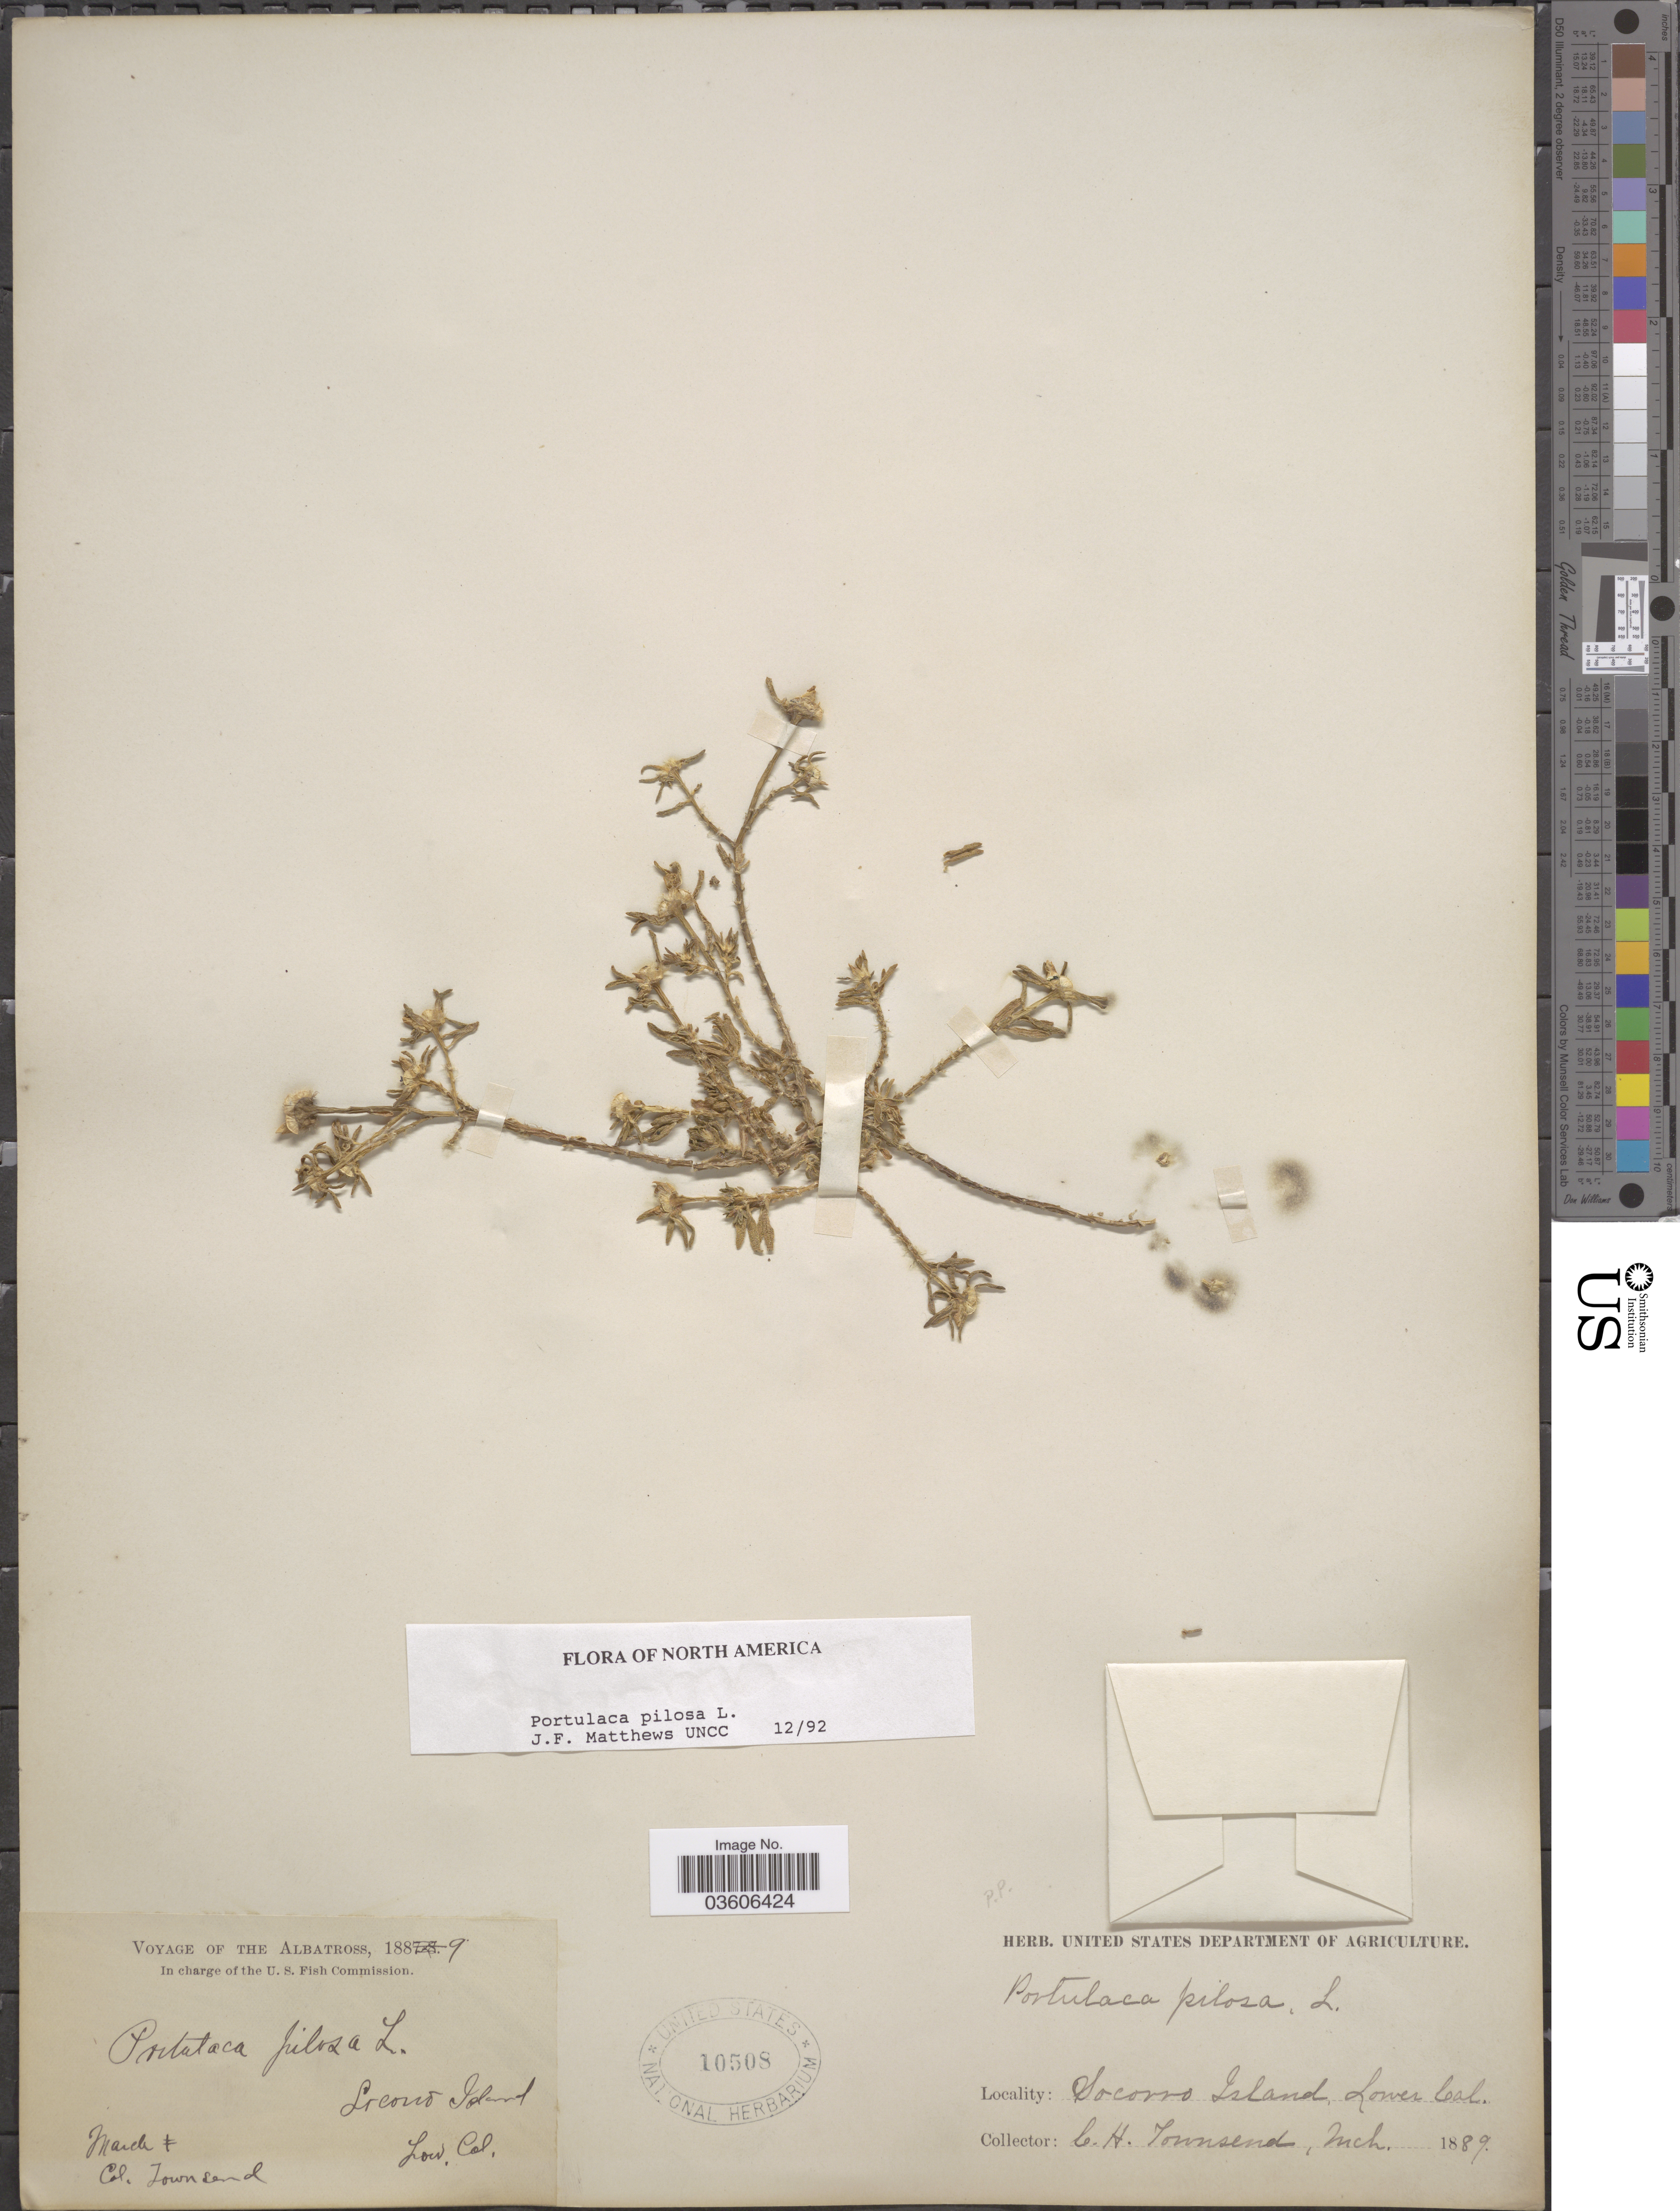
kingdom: Plantae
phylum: Tracheophyta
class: Magnoliopsida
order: Caryophyllales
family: Portulacaceae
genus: Portulaca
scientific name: Portulaca pilosa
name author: L.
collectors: C. H. Townsend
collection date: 1889-03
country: Mexico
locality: The Albatros [unsure placement] Socorro Island, Lower Cal.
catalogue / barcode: US 10508